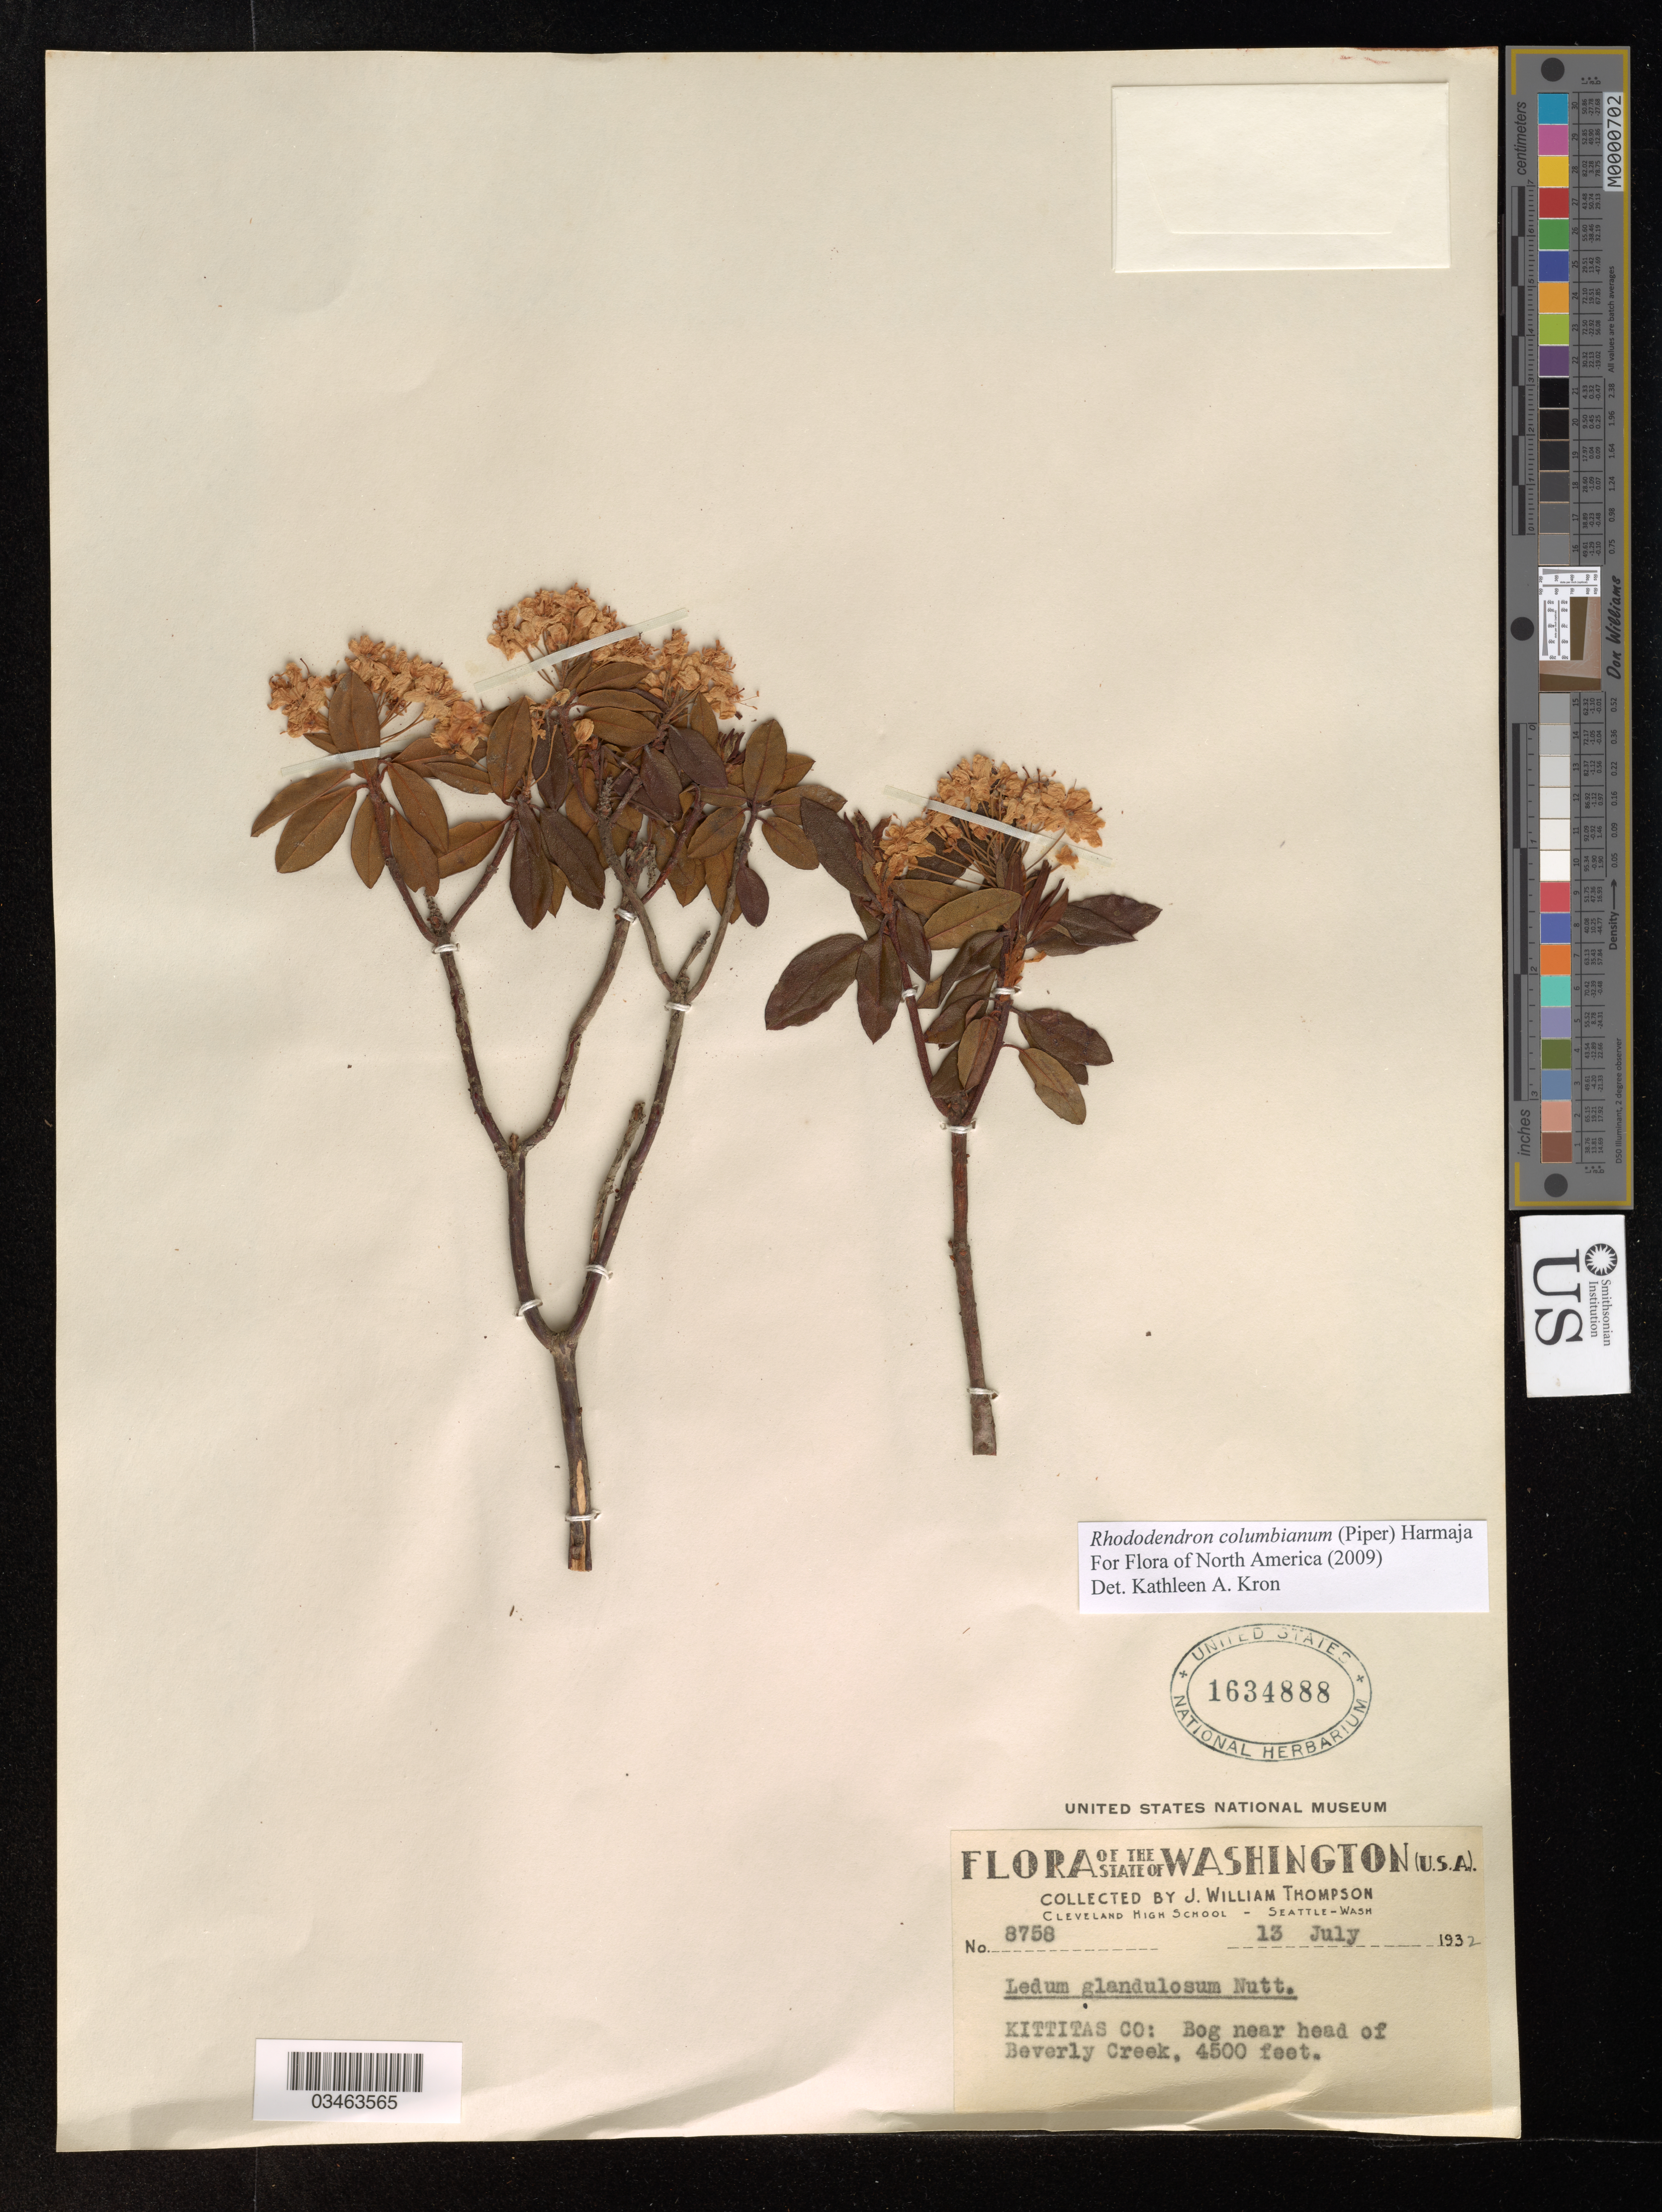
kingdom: Plantae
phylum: Tracheophyta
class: Magnoliopsida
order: Ericales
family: Ericaceae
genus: Rhododendron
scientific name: Rhododendron columbianum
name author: (Piper) Harmaja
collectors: J. W. Thompson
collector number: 8758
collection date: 1932-07-13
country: United States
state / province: Washington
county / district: Kittitas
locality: Kittitas Co: Bog near head of Beverly Creek.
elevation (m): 1372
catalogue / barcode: US 1634888